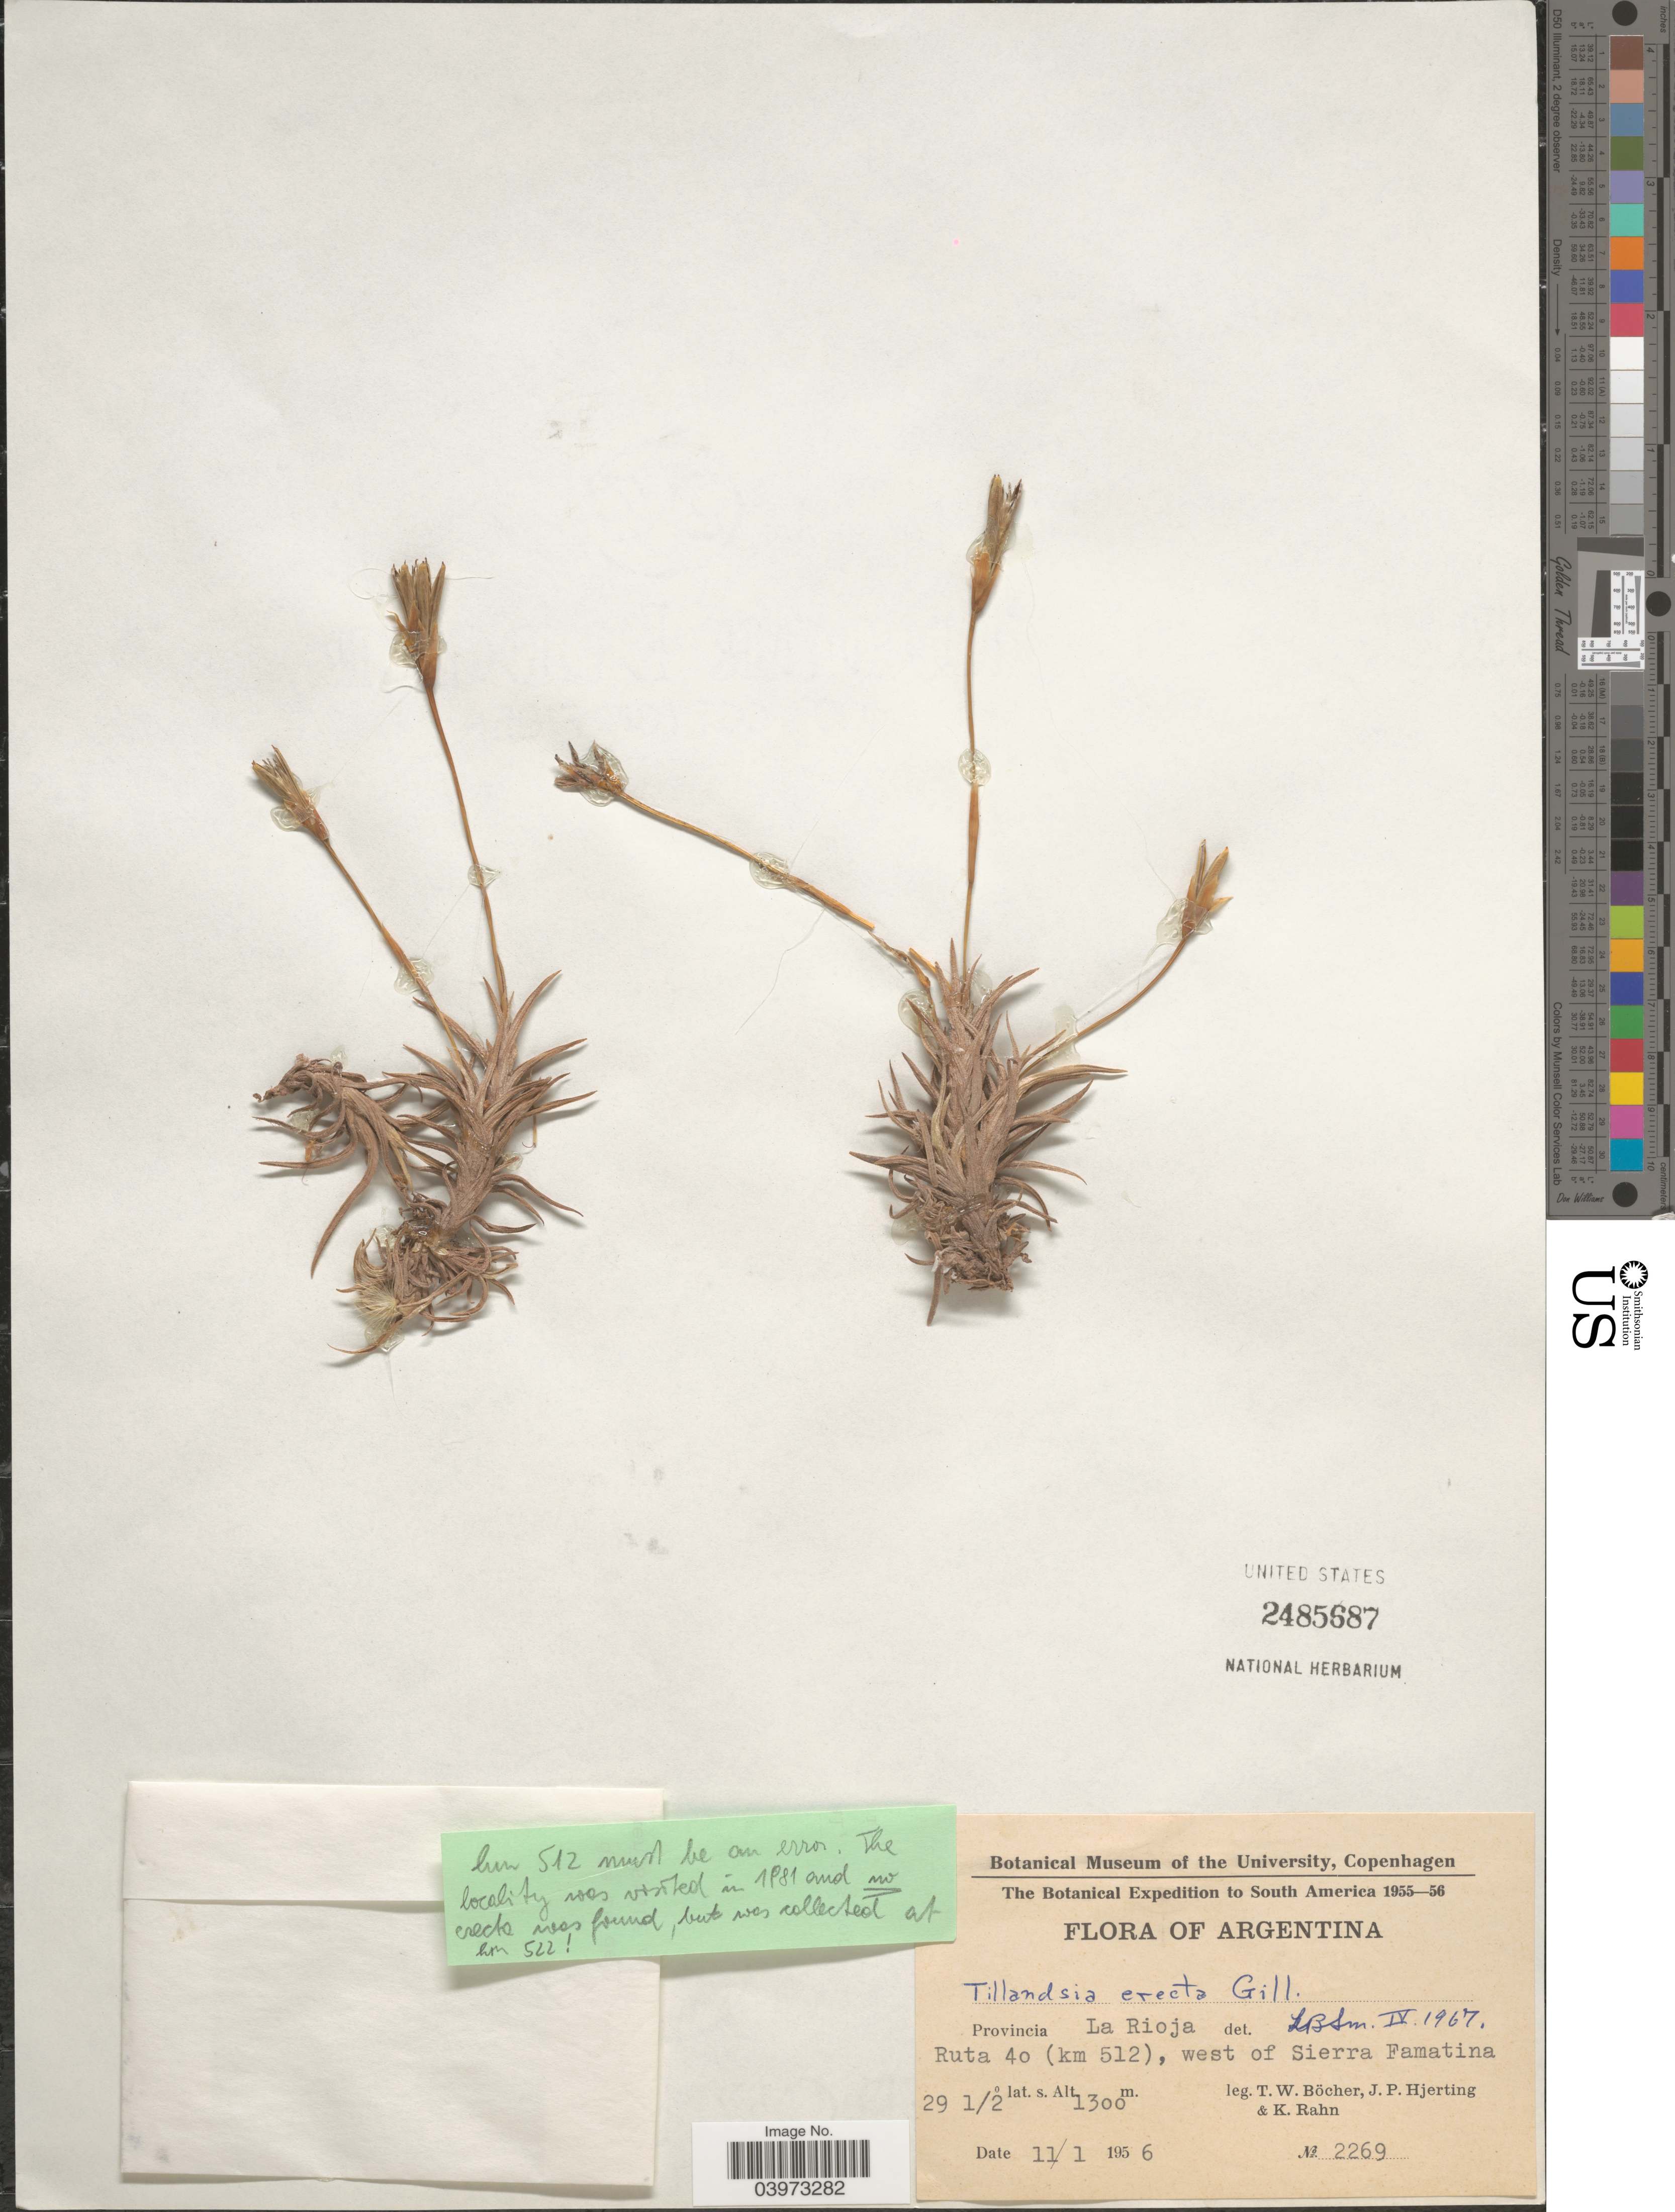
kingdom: Plantae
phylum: Tracheophyta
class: Liliopsida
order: Poales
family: Bromeliaceae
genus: Tillandsia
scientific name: Tillandsia erecta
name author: Gillies ex Baker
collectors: T. Böcher, J. P. Hjerting & K. Rahn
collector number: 2269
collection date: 1956-01-11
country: Argentina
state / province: La Rioja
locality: The Botanical Expedition to South America 1955-56. Ruta 40 (km 512), west of Sierra Famatina.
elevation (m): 1300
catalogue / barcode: US 2485687